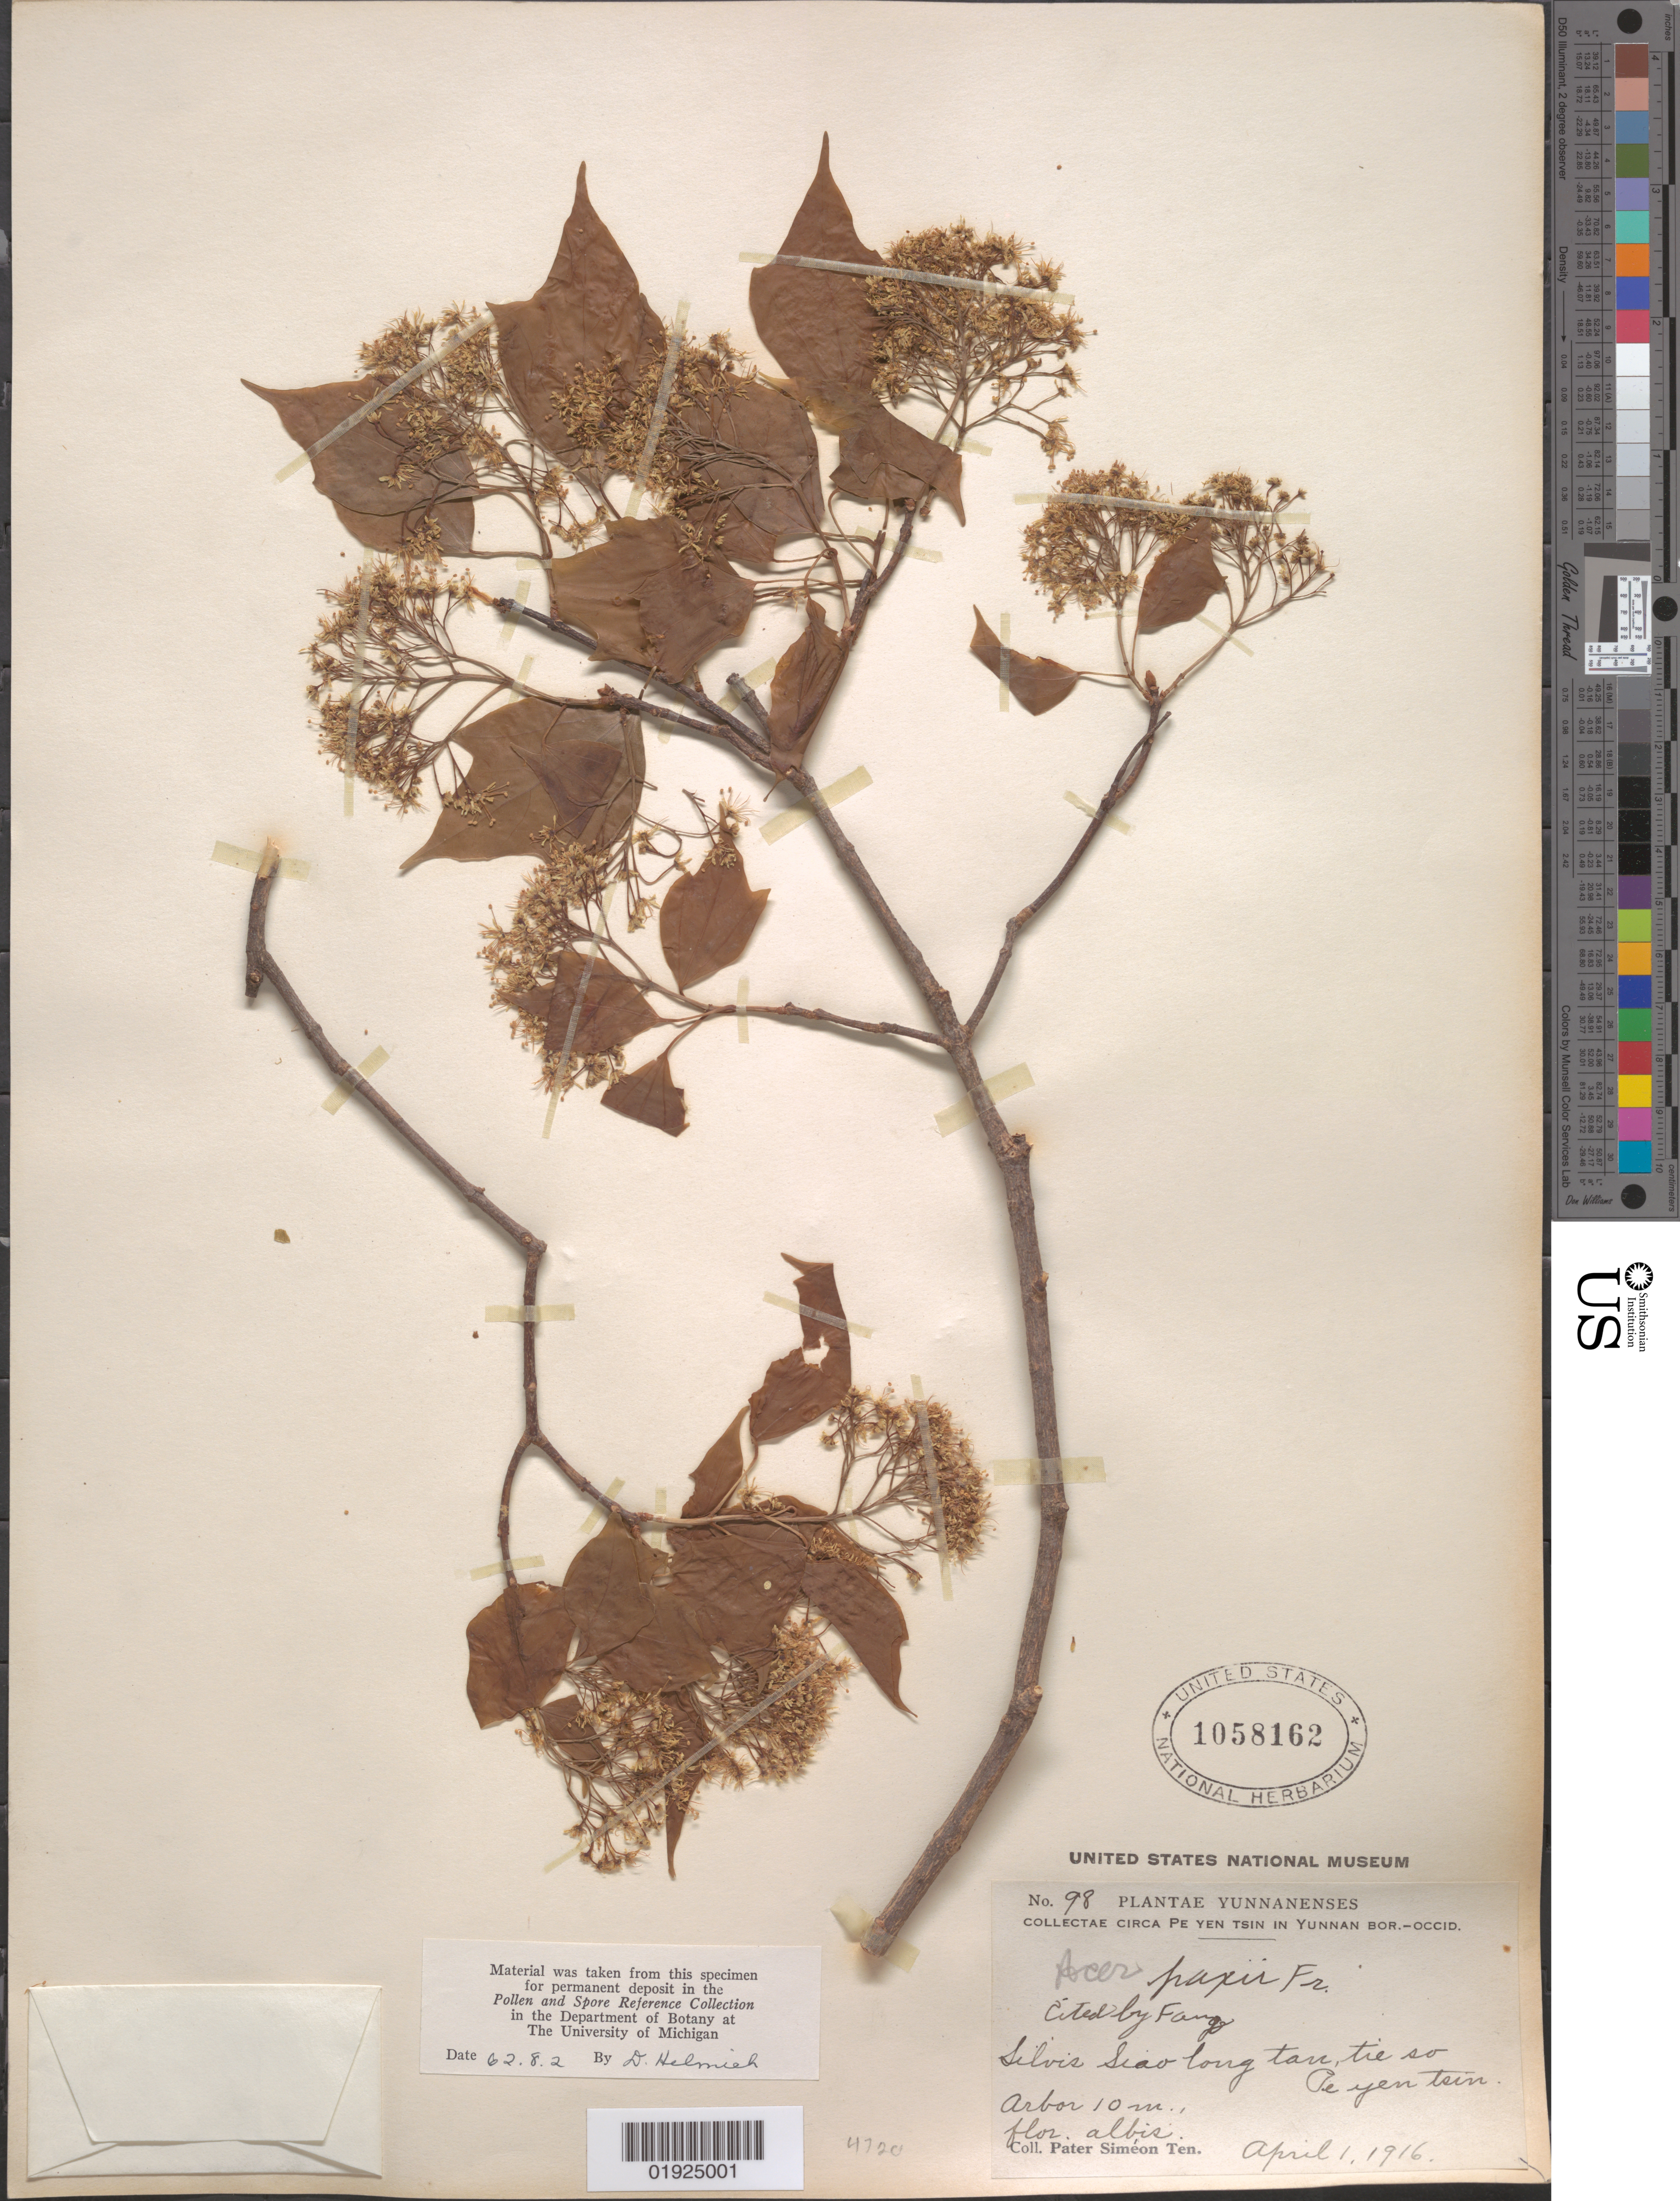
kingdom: Plantae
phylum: Tracheophyta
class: Magnoliopsida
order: Sapindales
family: Sapindaceae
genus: Acer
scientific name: Acer paxii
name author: Franch.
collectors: P. Siméon Ten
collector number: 98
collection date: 1916-04-01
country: China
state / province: Yunnan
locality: Pe Yen Tsin; Siao long tan, tie so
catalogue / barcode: US 1058162